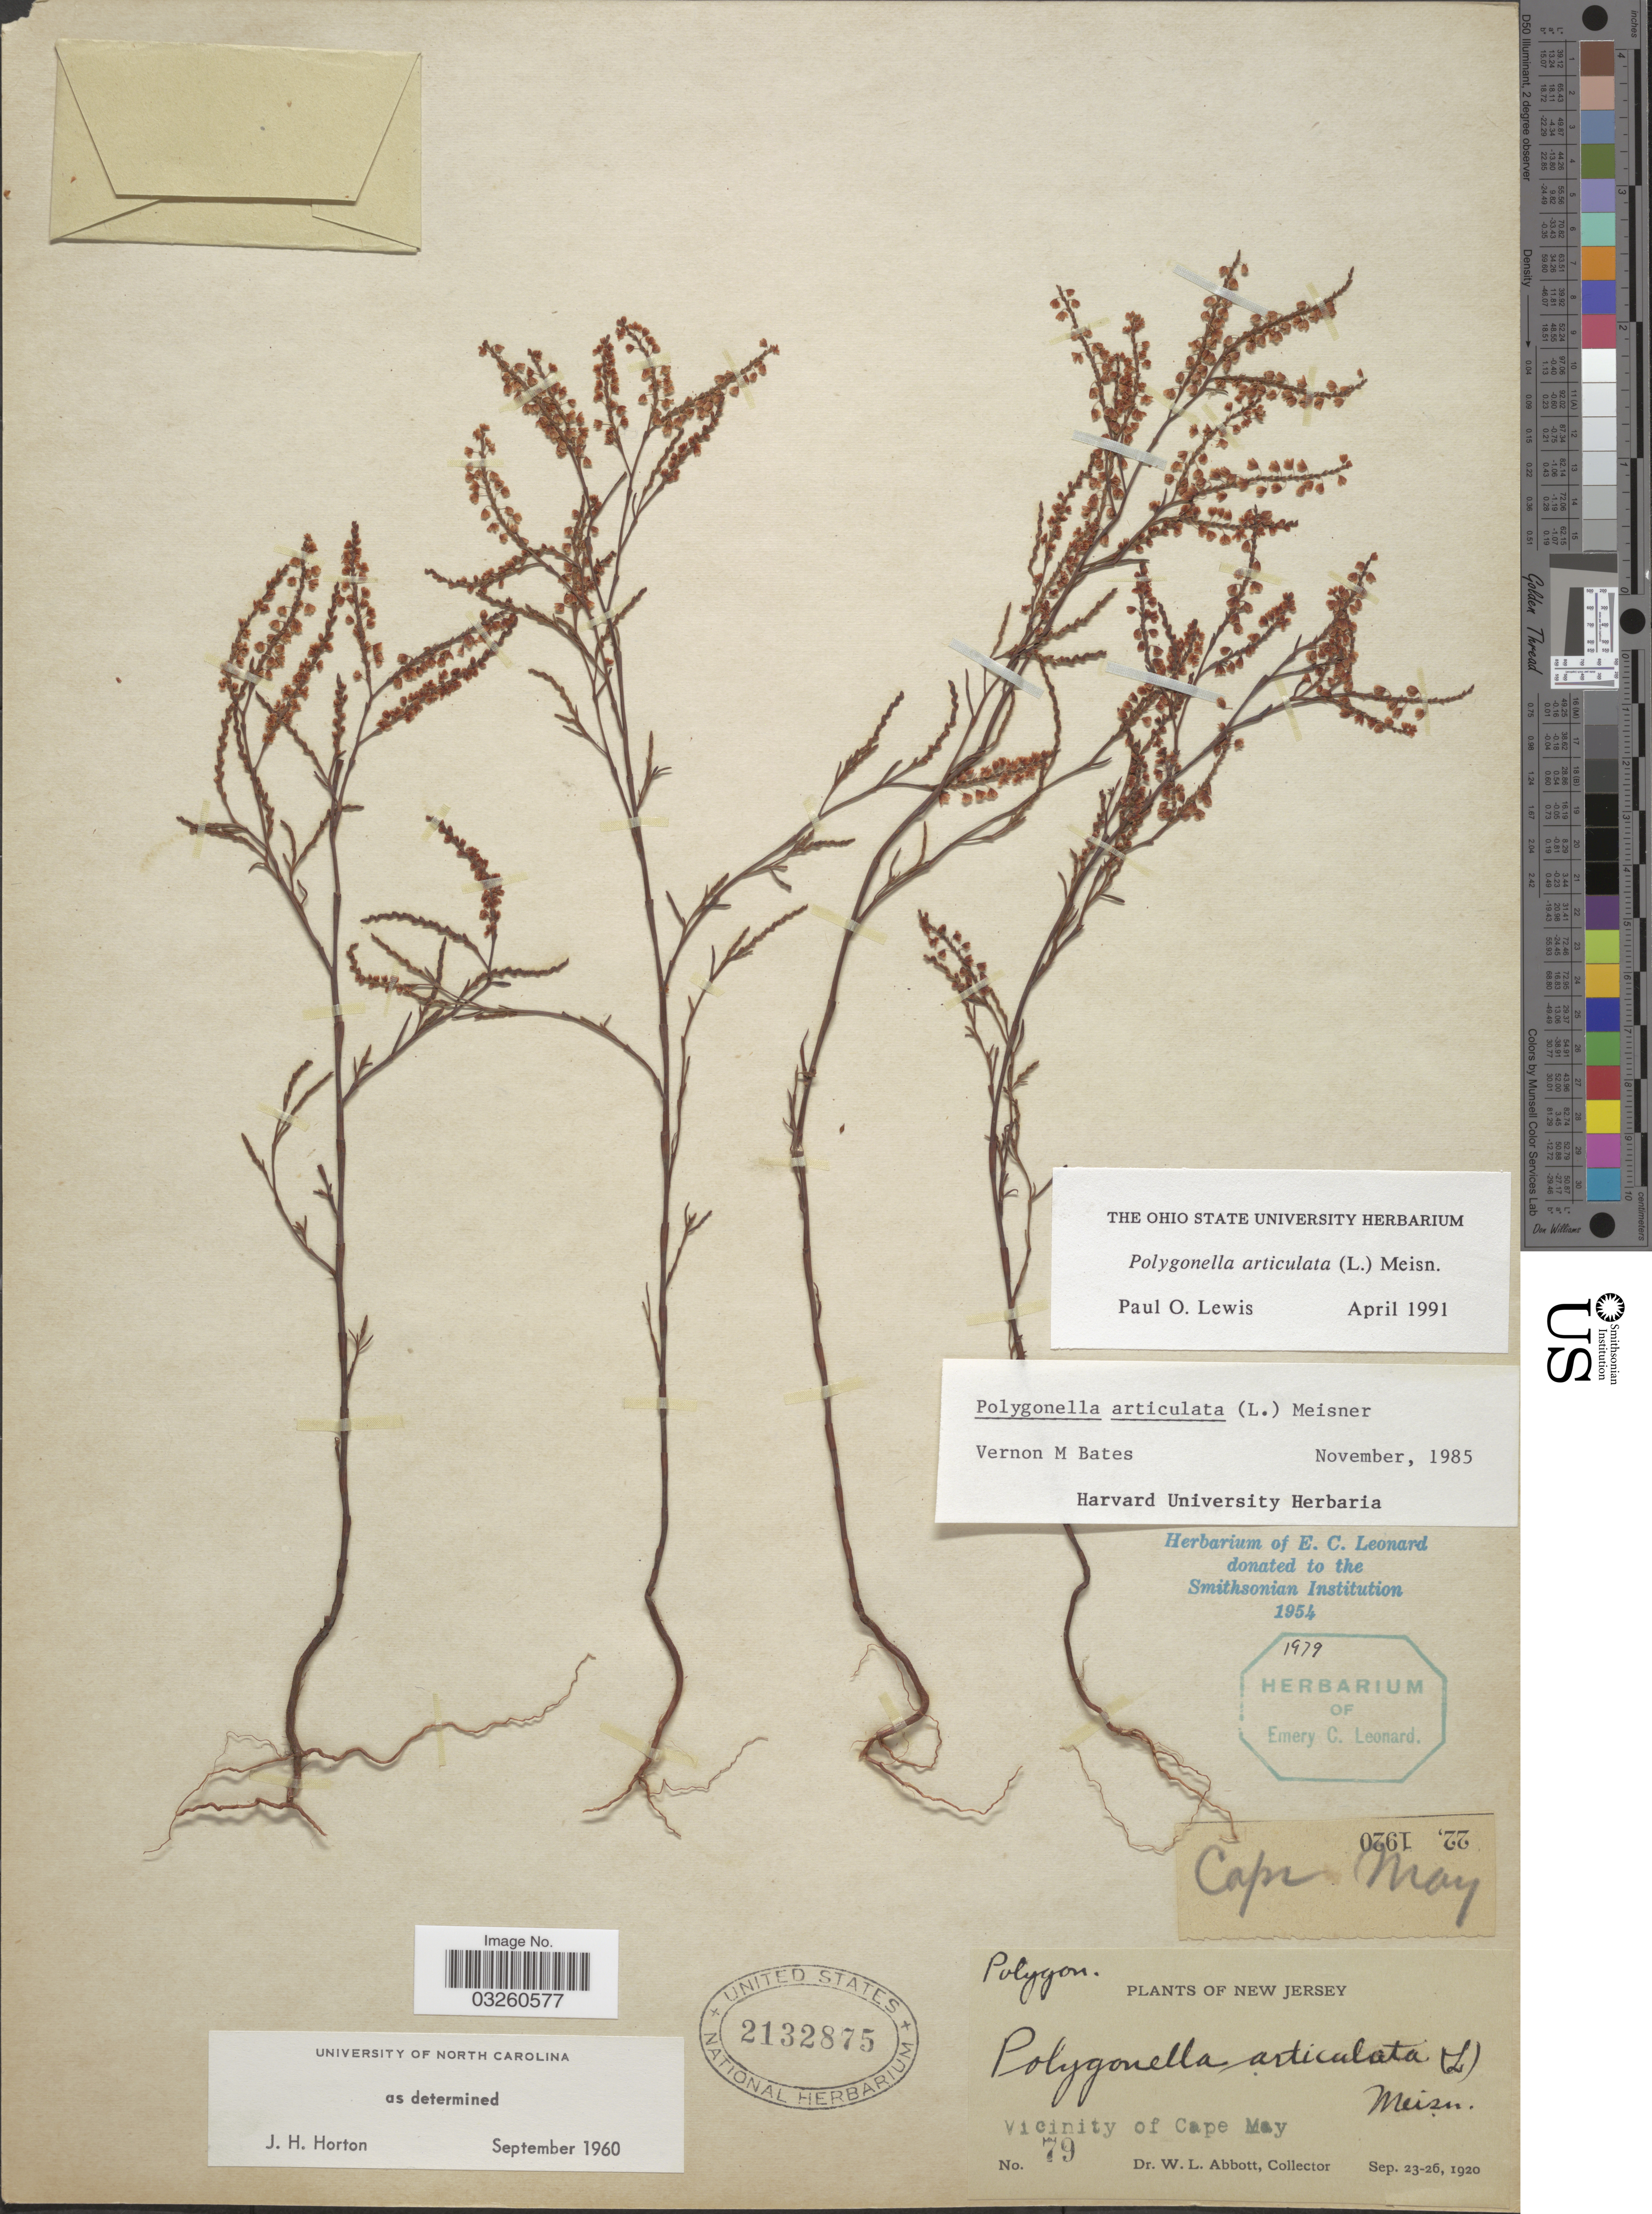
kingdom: Plantae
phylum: Tracheophyta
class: Magnoliopsida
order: Caryophyllales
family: Polygonaceae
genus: Polygonella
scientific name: Polygonella articulata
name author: (L.) Meisn.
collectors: W. L. Abbott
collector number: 79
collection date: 1920-09-23/1920-09-26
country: United States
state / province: New Jersey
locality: Vicinity of Cape May.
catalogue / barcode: US 2132875